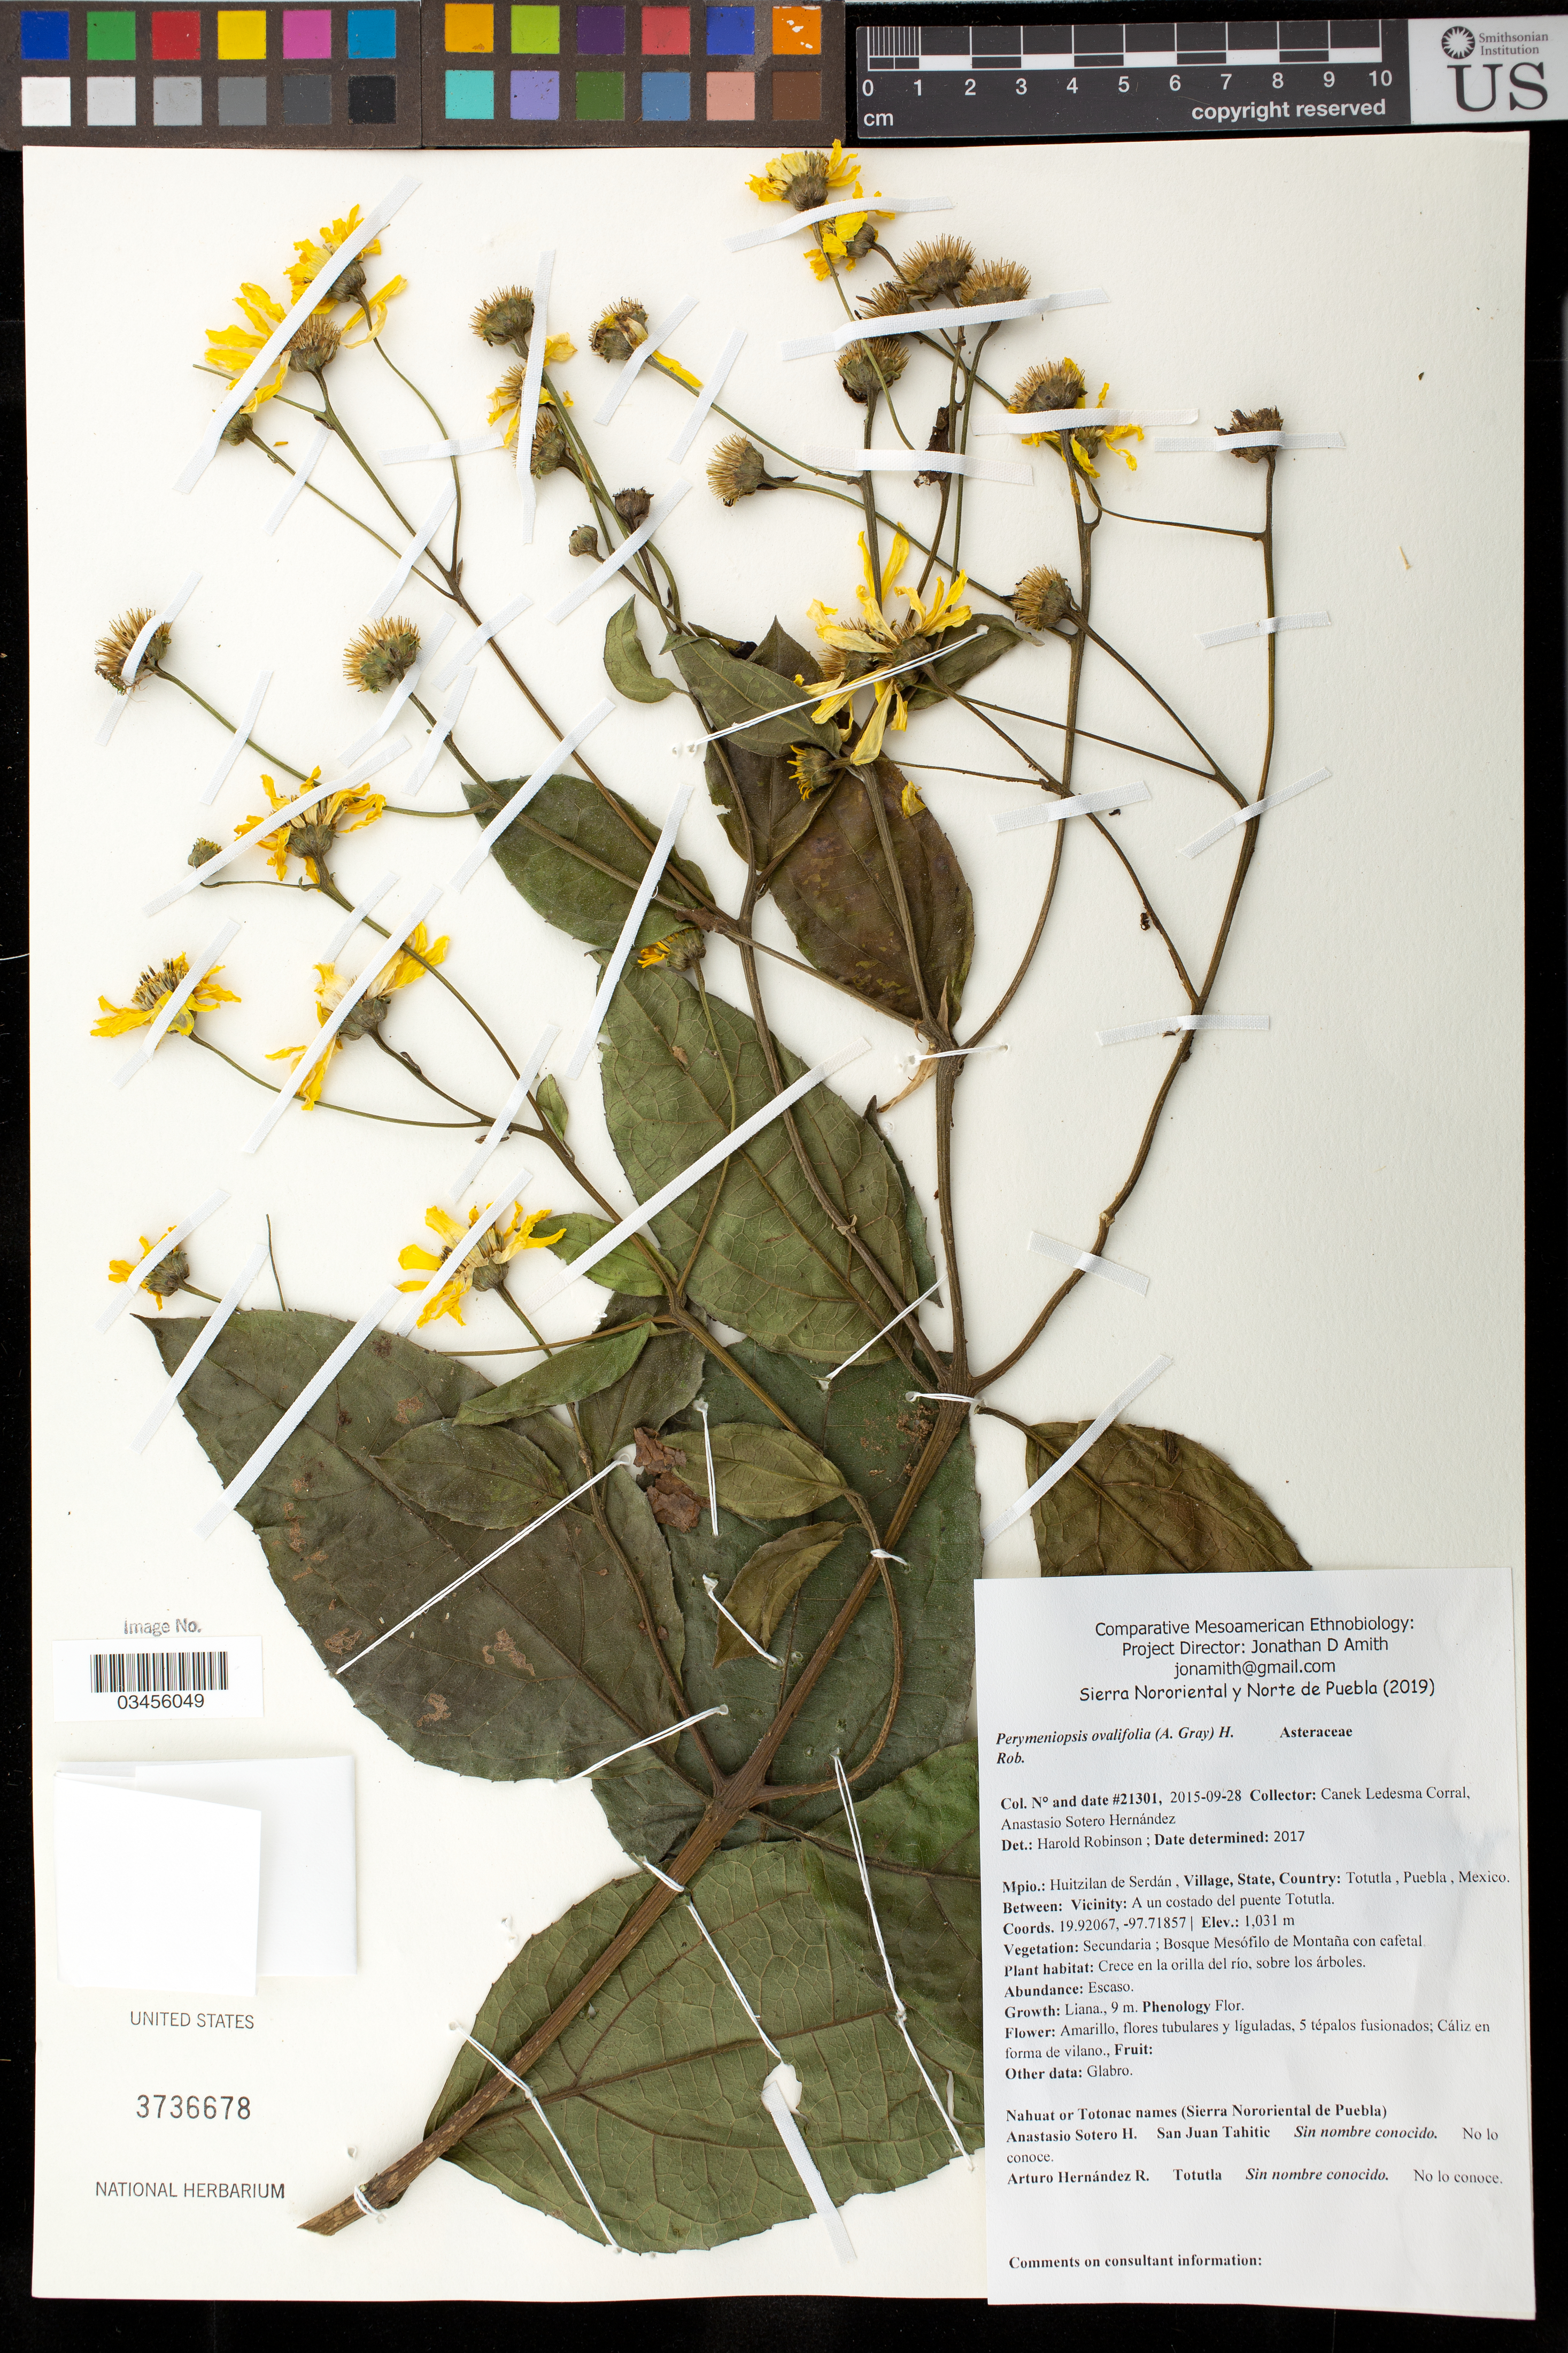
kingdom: Plantae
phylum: Tracheophyta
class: Magnoliopsida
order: Asterales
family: Asteraceae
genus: Perymeniopsis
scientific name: Perymeniopsis ovalifolia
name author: (A. Gray) H. Rob.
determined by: Robinson, Harold E., (US)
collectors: Canek Ledesma C. & A. Sotero H.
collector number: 21301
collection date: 2015-09-28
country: México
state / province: Puebla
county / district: Huitzilan de Serdán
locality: PUEBLO: Totutla; LOCALIDAD EXACTA: A un costado del puente Totutla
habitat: Bosque mesófilo de montaña con cafetal | Crece en la orilla del río, sobre los árboles.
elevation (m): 1031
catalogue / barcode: US 3736678